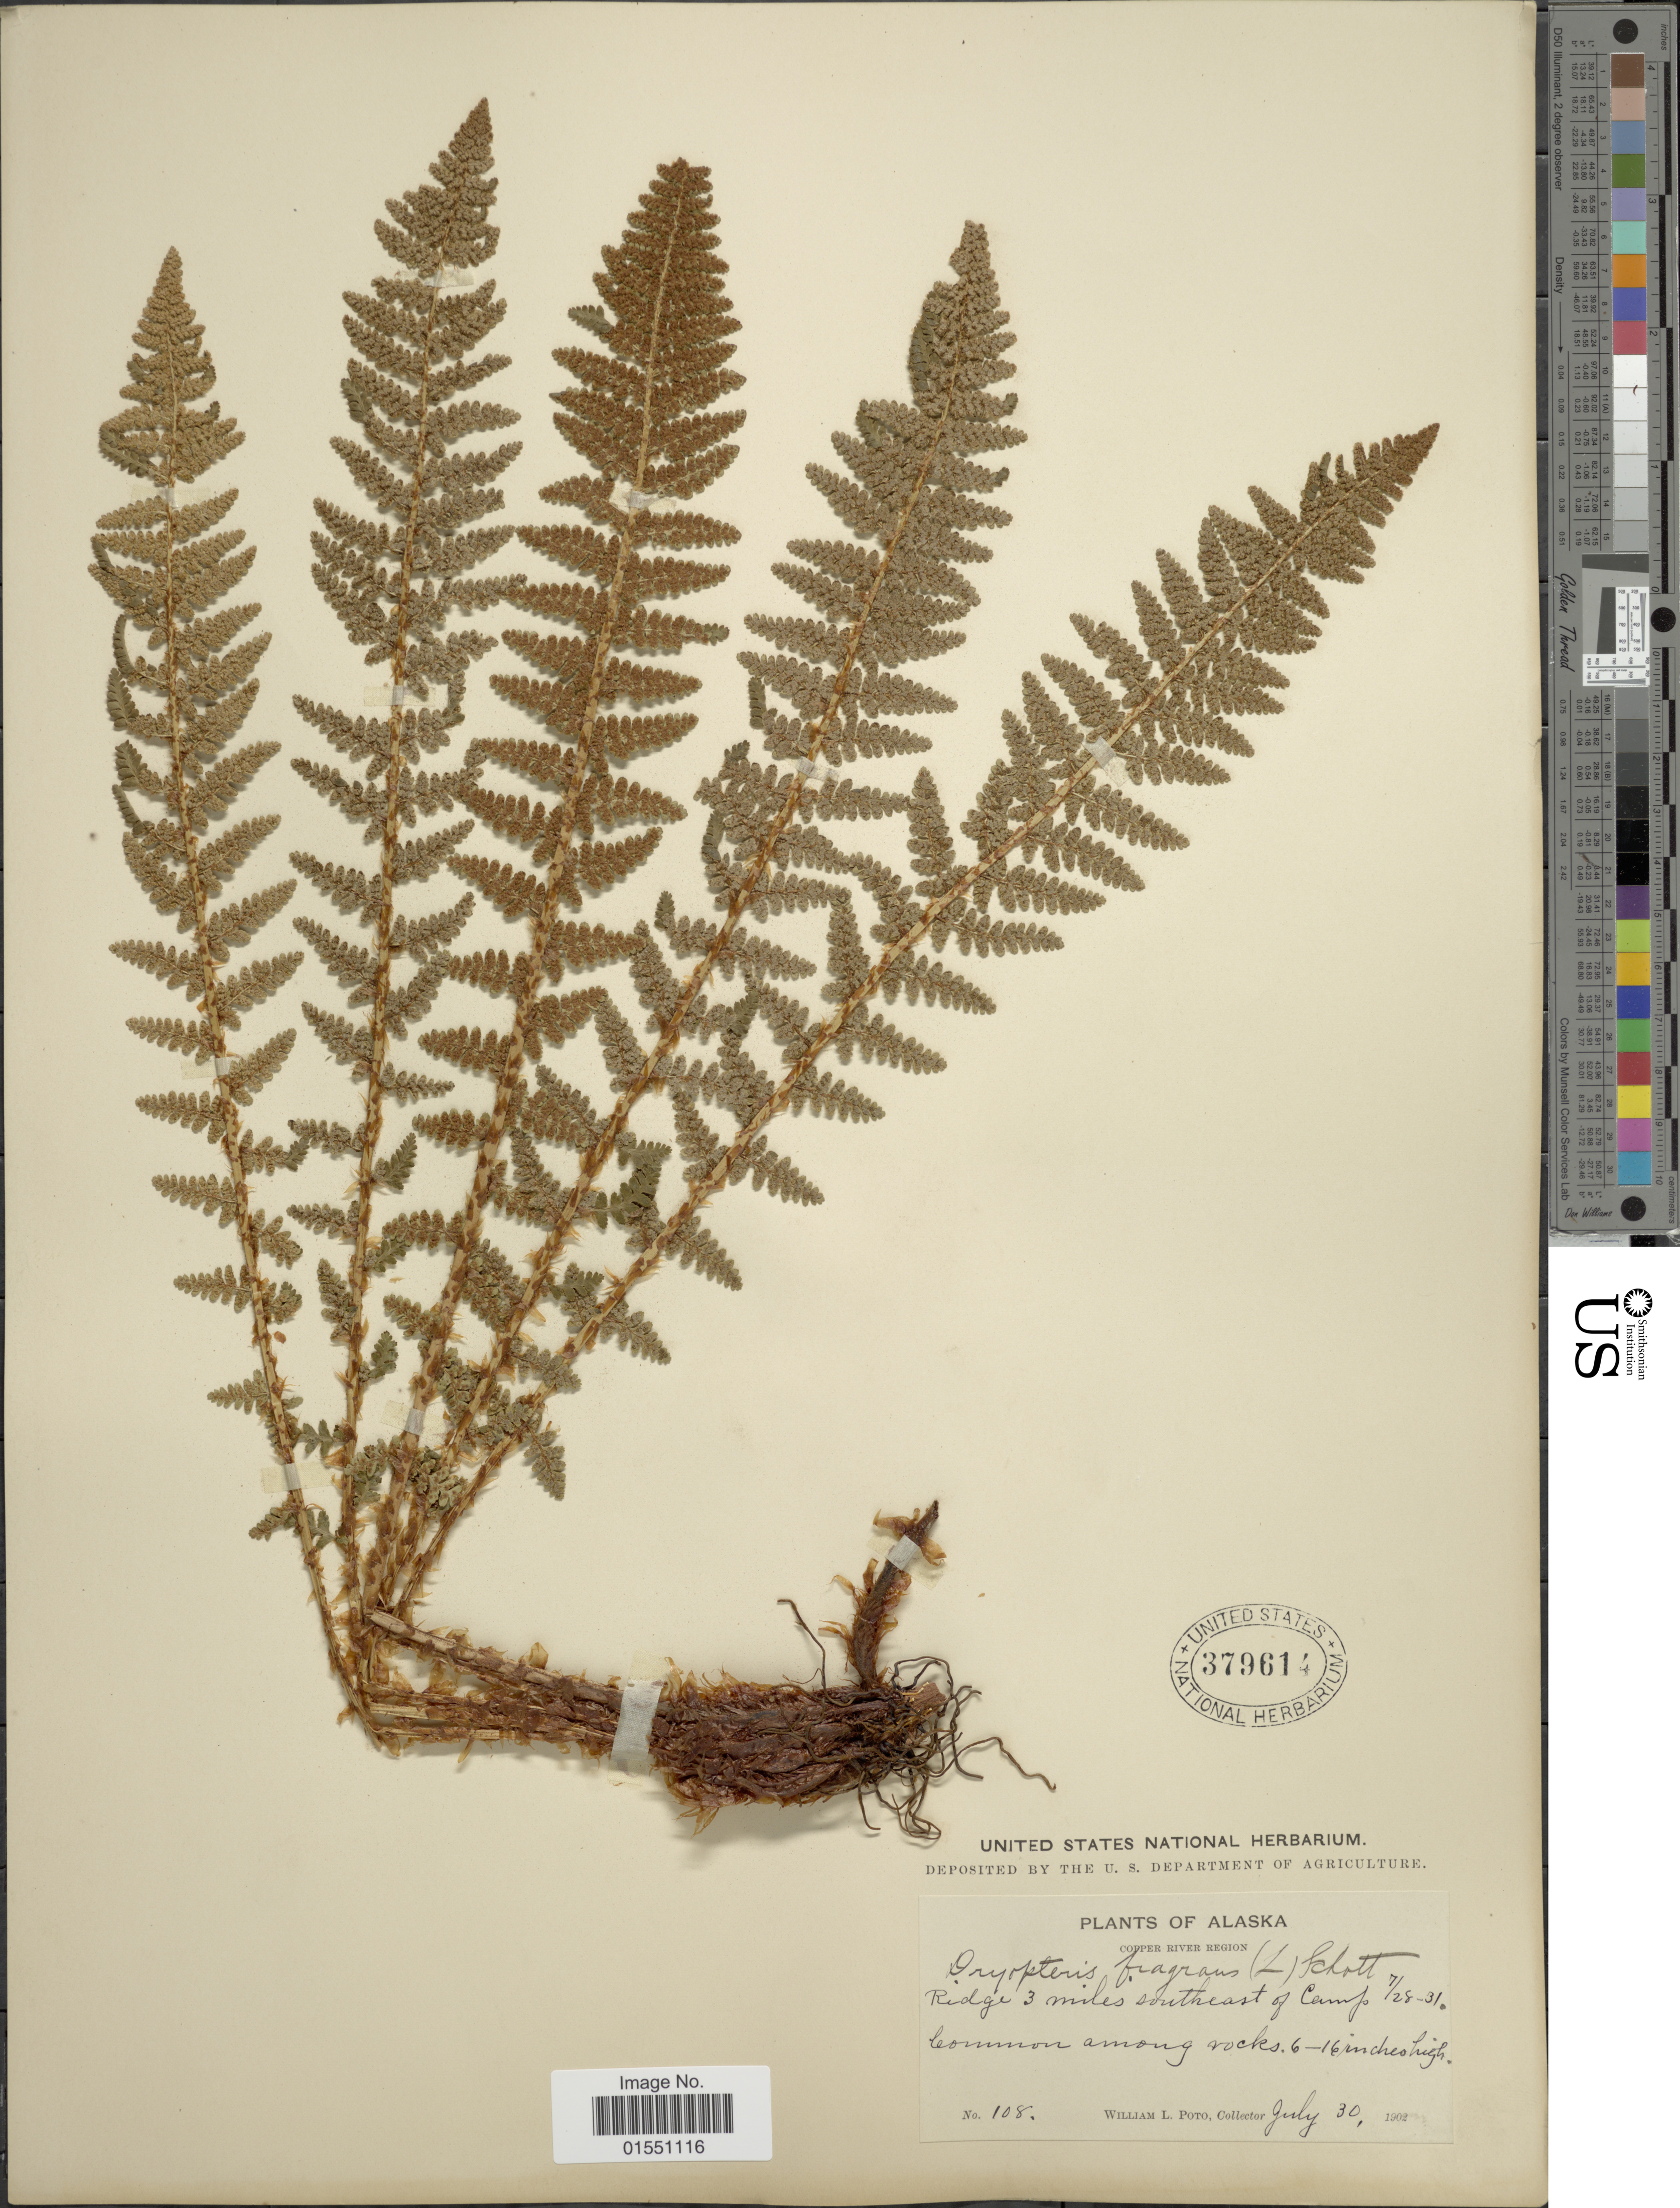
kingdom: Plantae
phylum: Tracheophyta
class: Polypodiopsida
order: Polypodiales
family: Dryopteridaceae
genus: Dryopteris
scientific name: Dryopteris fragrans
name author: (L.) Schott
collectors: W. Poto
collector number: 108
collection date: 1902-07-30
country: United States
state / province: Alaska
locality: Copper River Region. Ridge 3 miles southeast of Camp 7/28-31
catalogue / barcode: US 379614